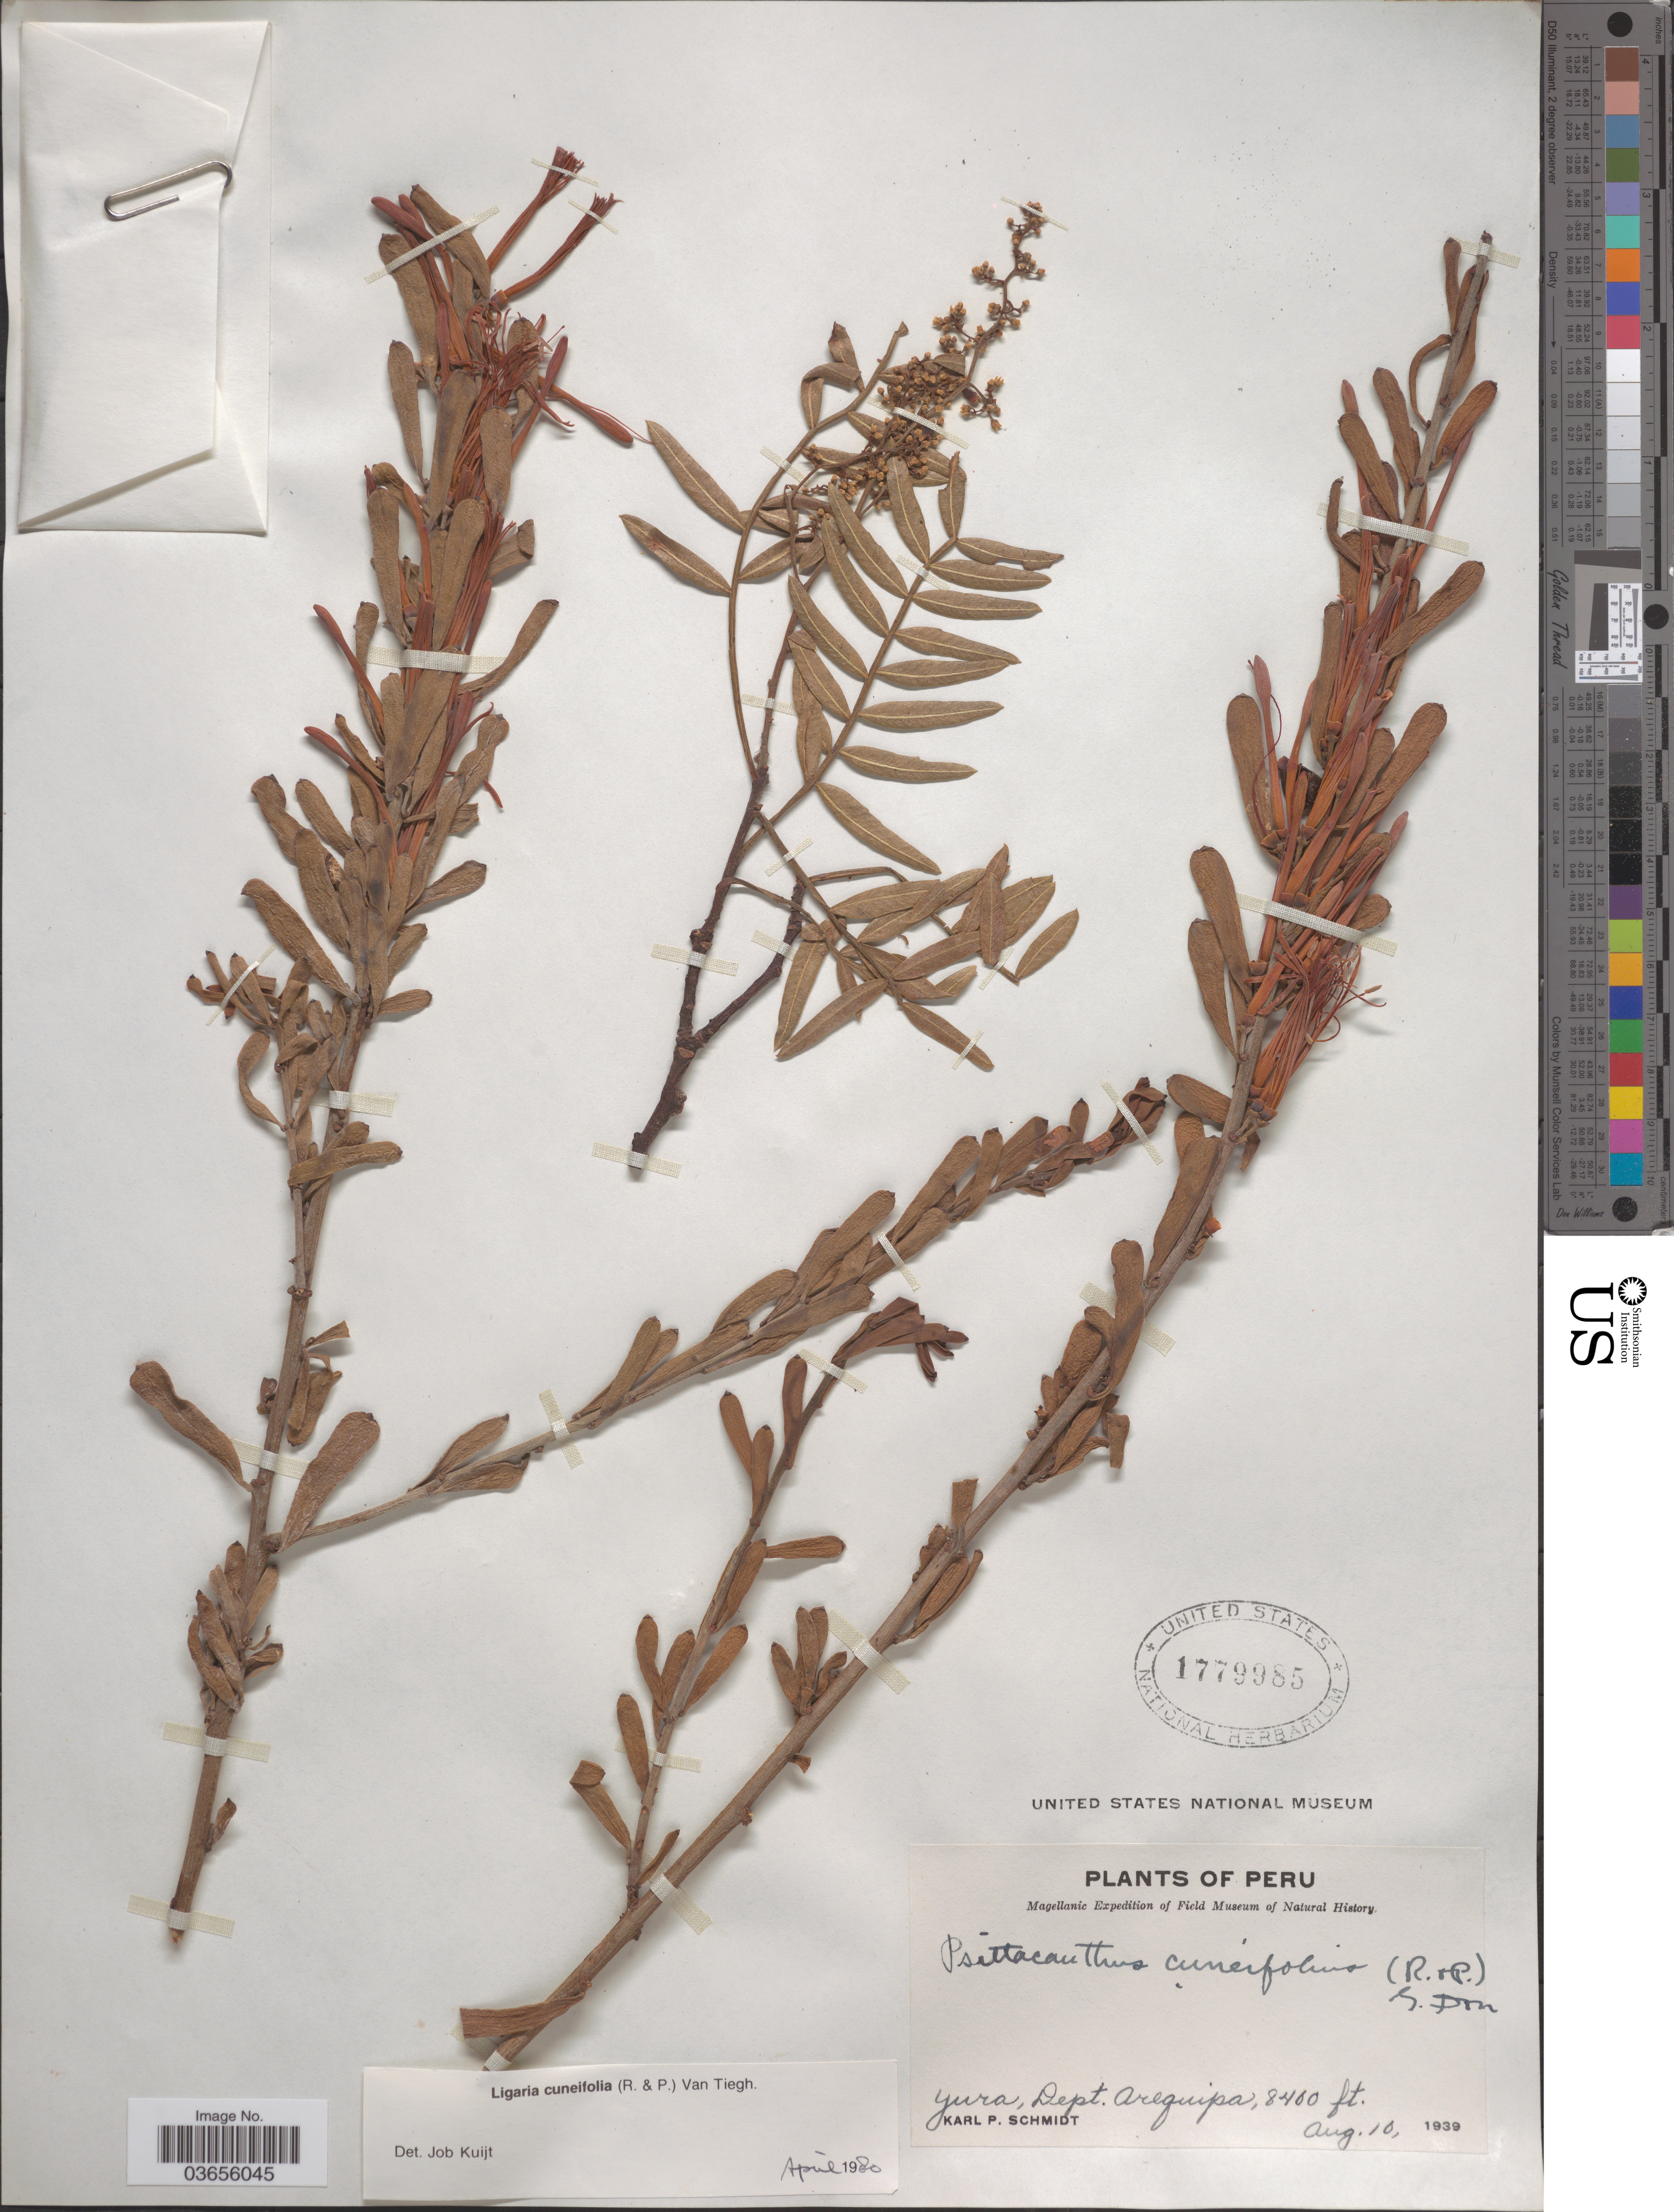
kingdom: Plantae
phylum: Tracheophyta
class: Magnoliopsida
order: Santalales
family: Loranthaceae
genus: Ligaria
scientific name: Ligaria cuneifolia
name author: (Ruiz & Pav.) Tiegh.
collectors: K. Schmidt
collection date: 1939-08-10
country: Peru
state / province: Arequipa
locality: Yura, Dept. Arequipa.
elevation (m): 2560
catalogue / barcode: US 1779985